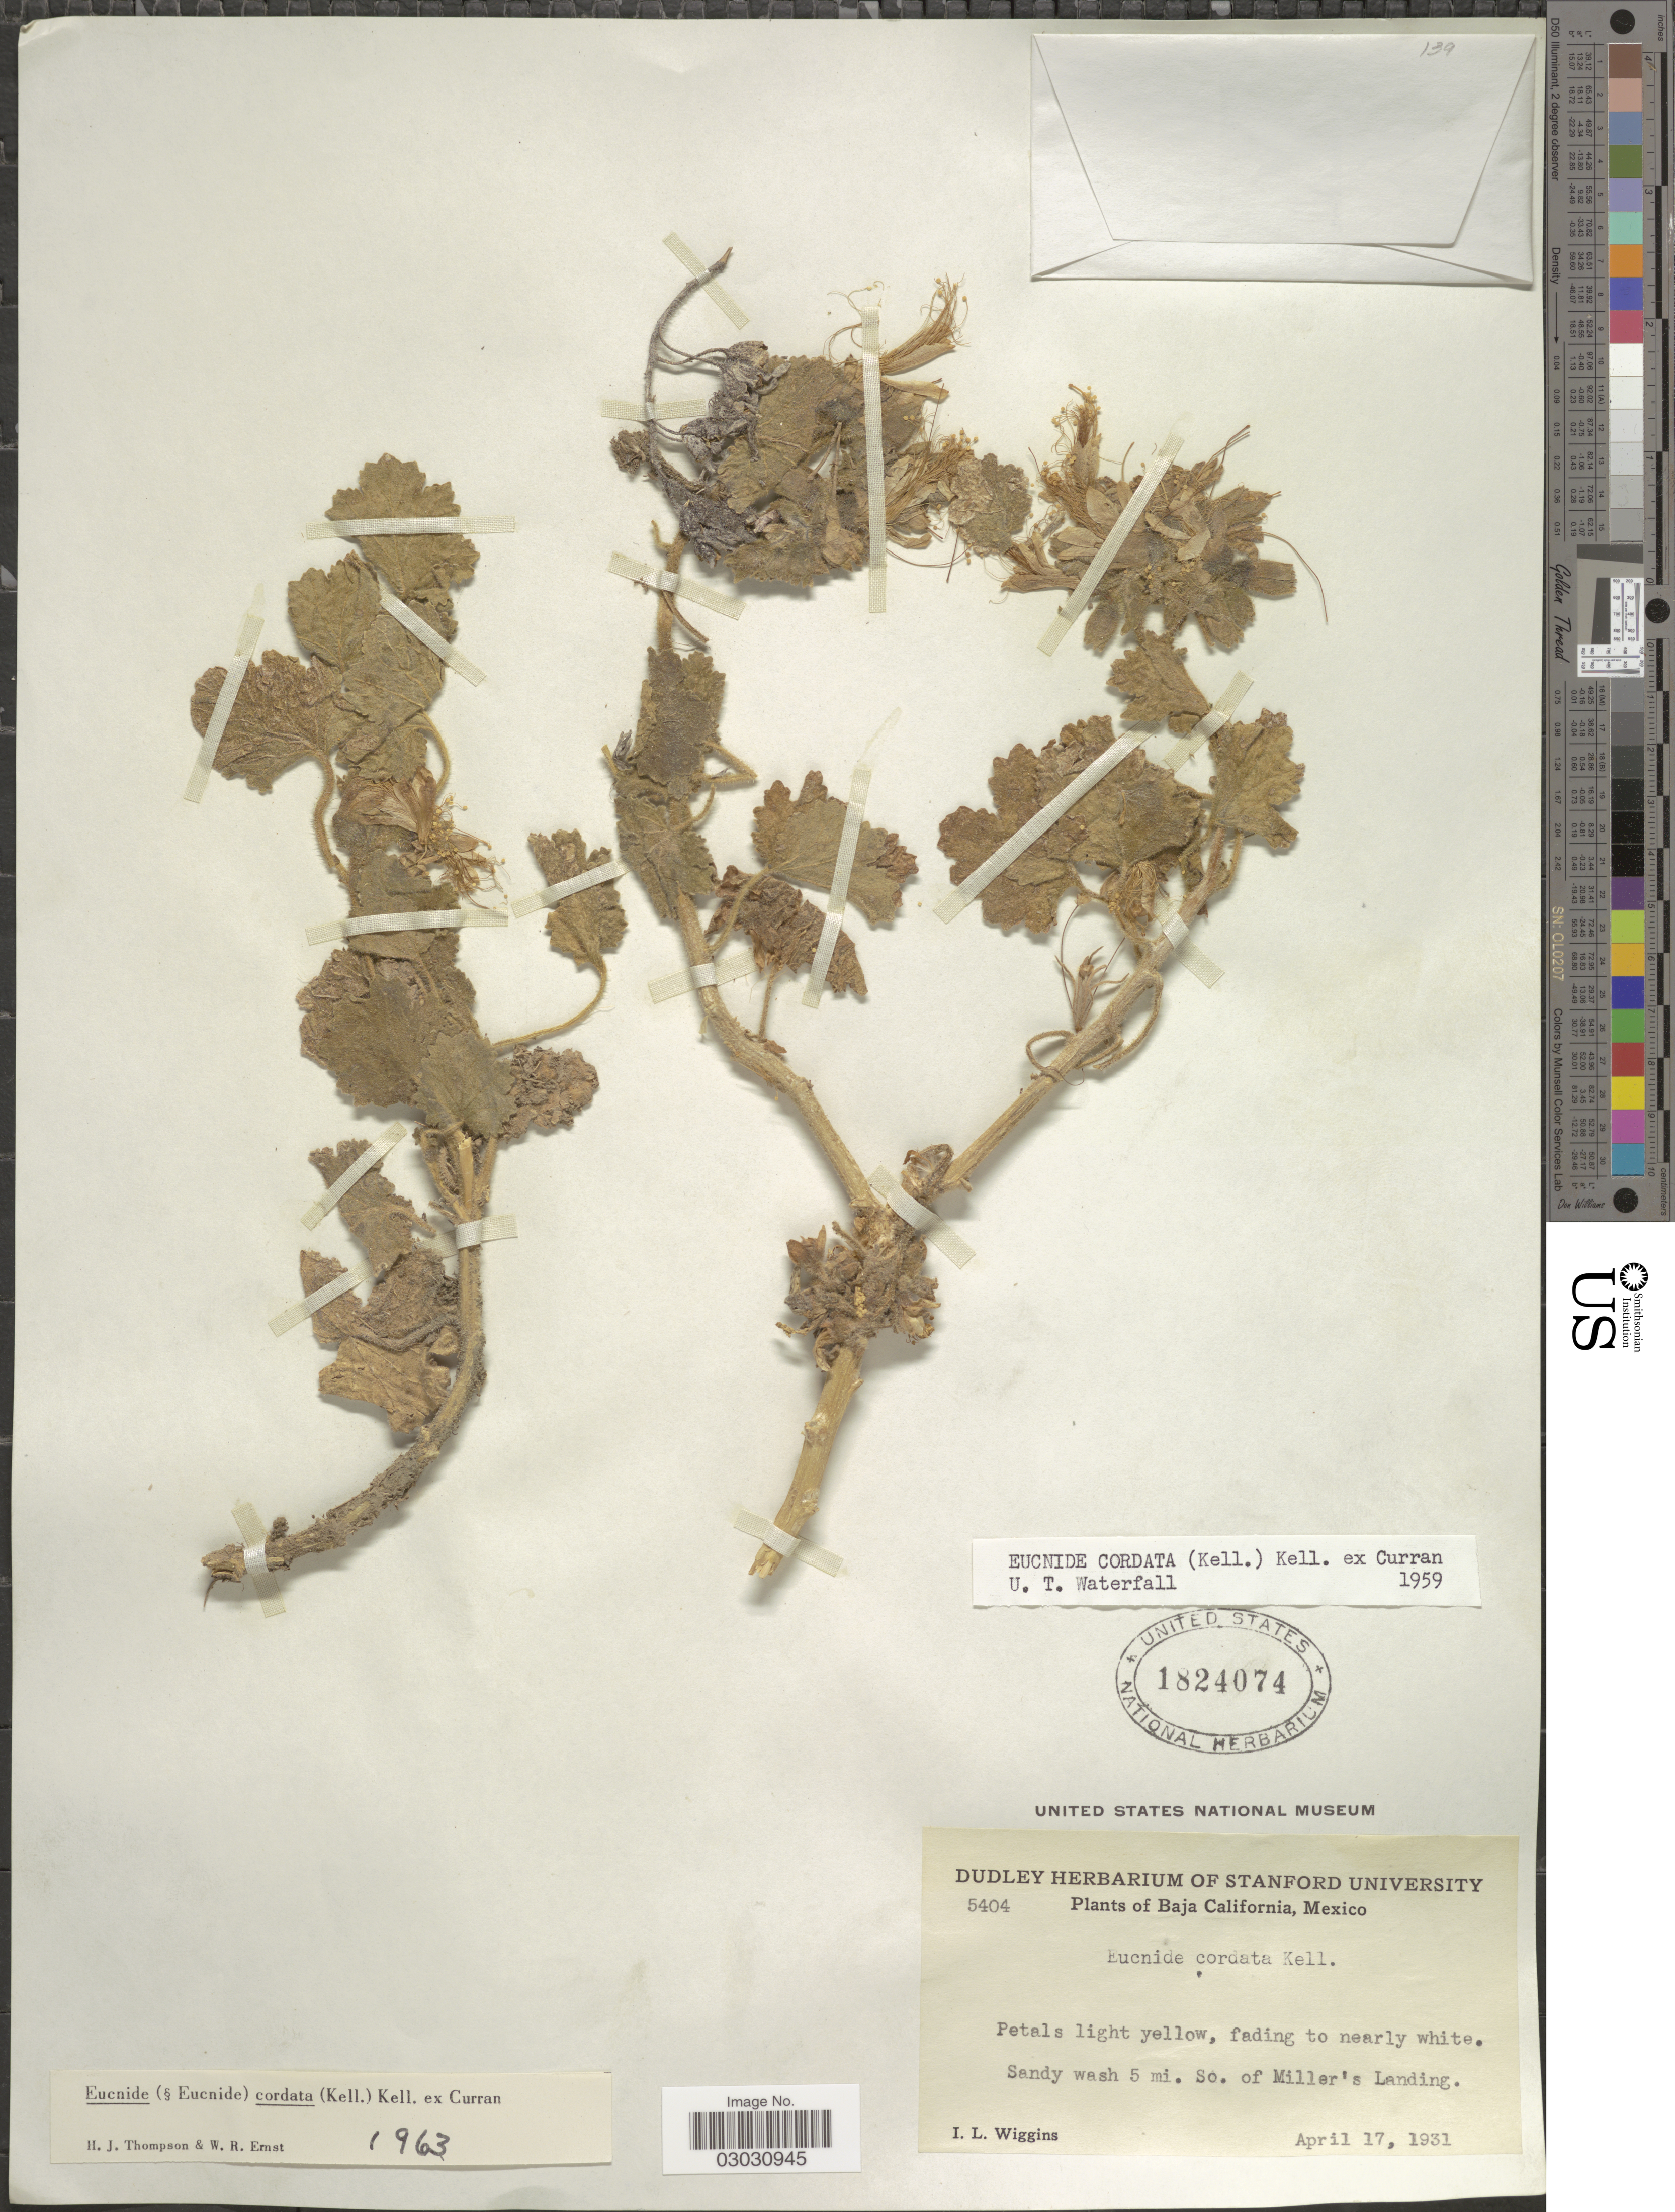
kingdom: Plantae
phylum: Tracheophyta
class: Magnoliopsida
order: Cornales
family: Loasaceae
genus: Eucnide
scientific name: Eucnide cordata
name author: (Kell.) Kellogg ex Curran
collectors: I. L. Wiggins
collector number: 5404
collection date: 1931-04-17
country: Mexico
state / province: Baja California Norte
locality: Sandy wash 5 mi. So. of Miller's Landing.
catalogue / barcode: US 1824074